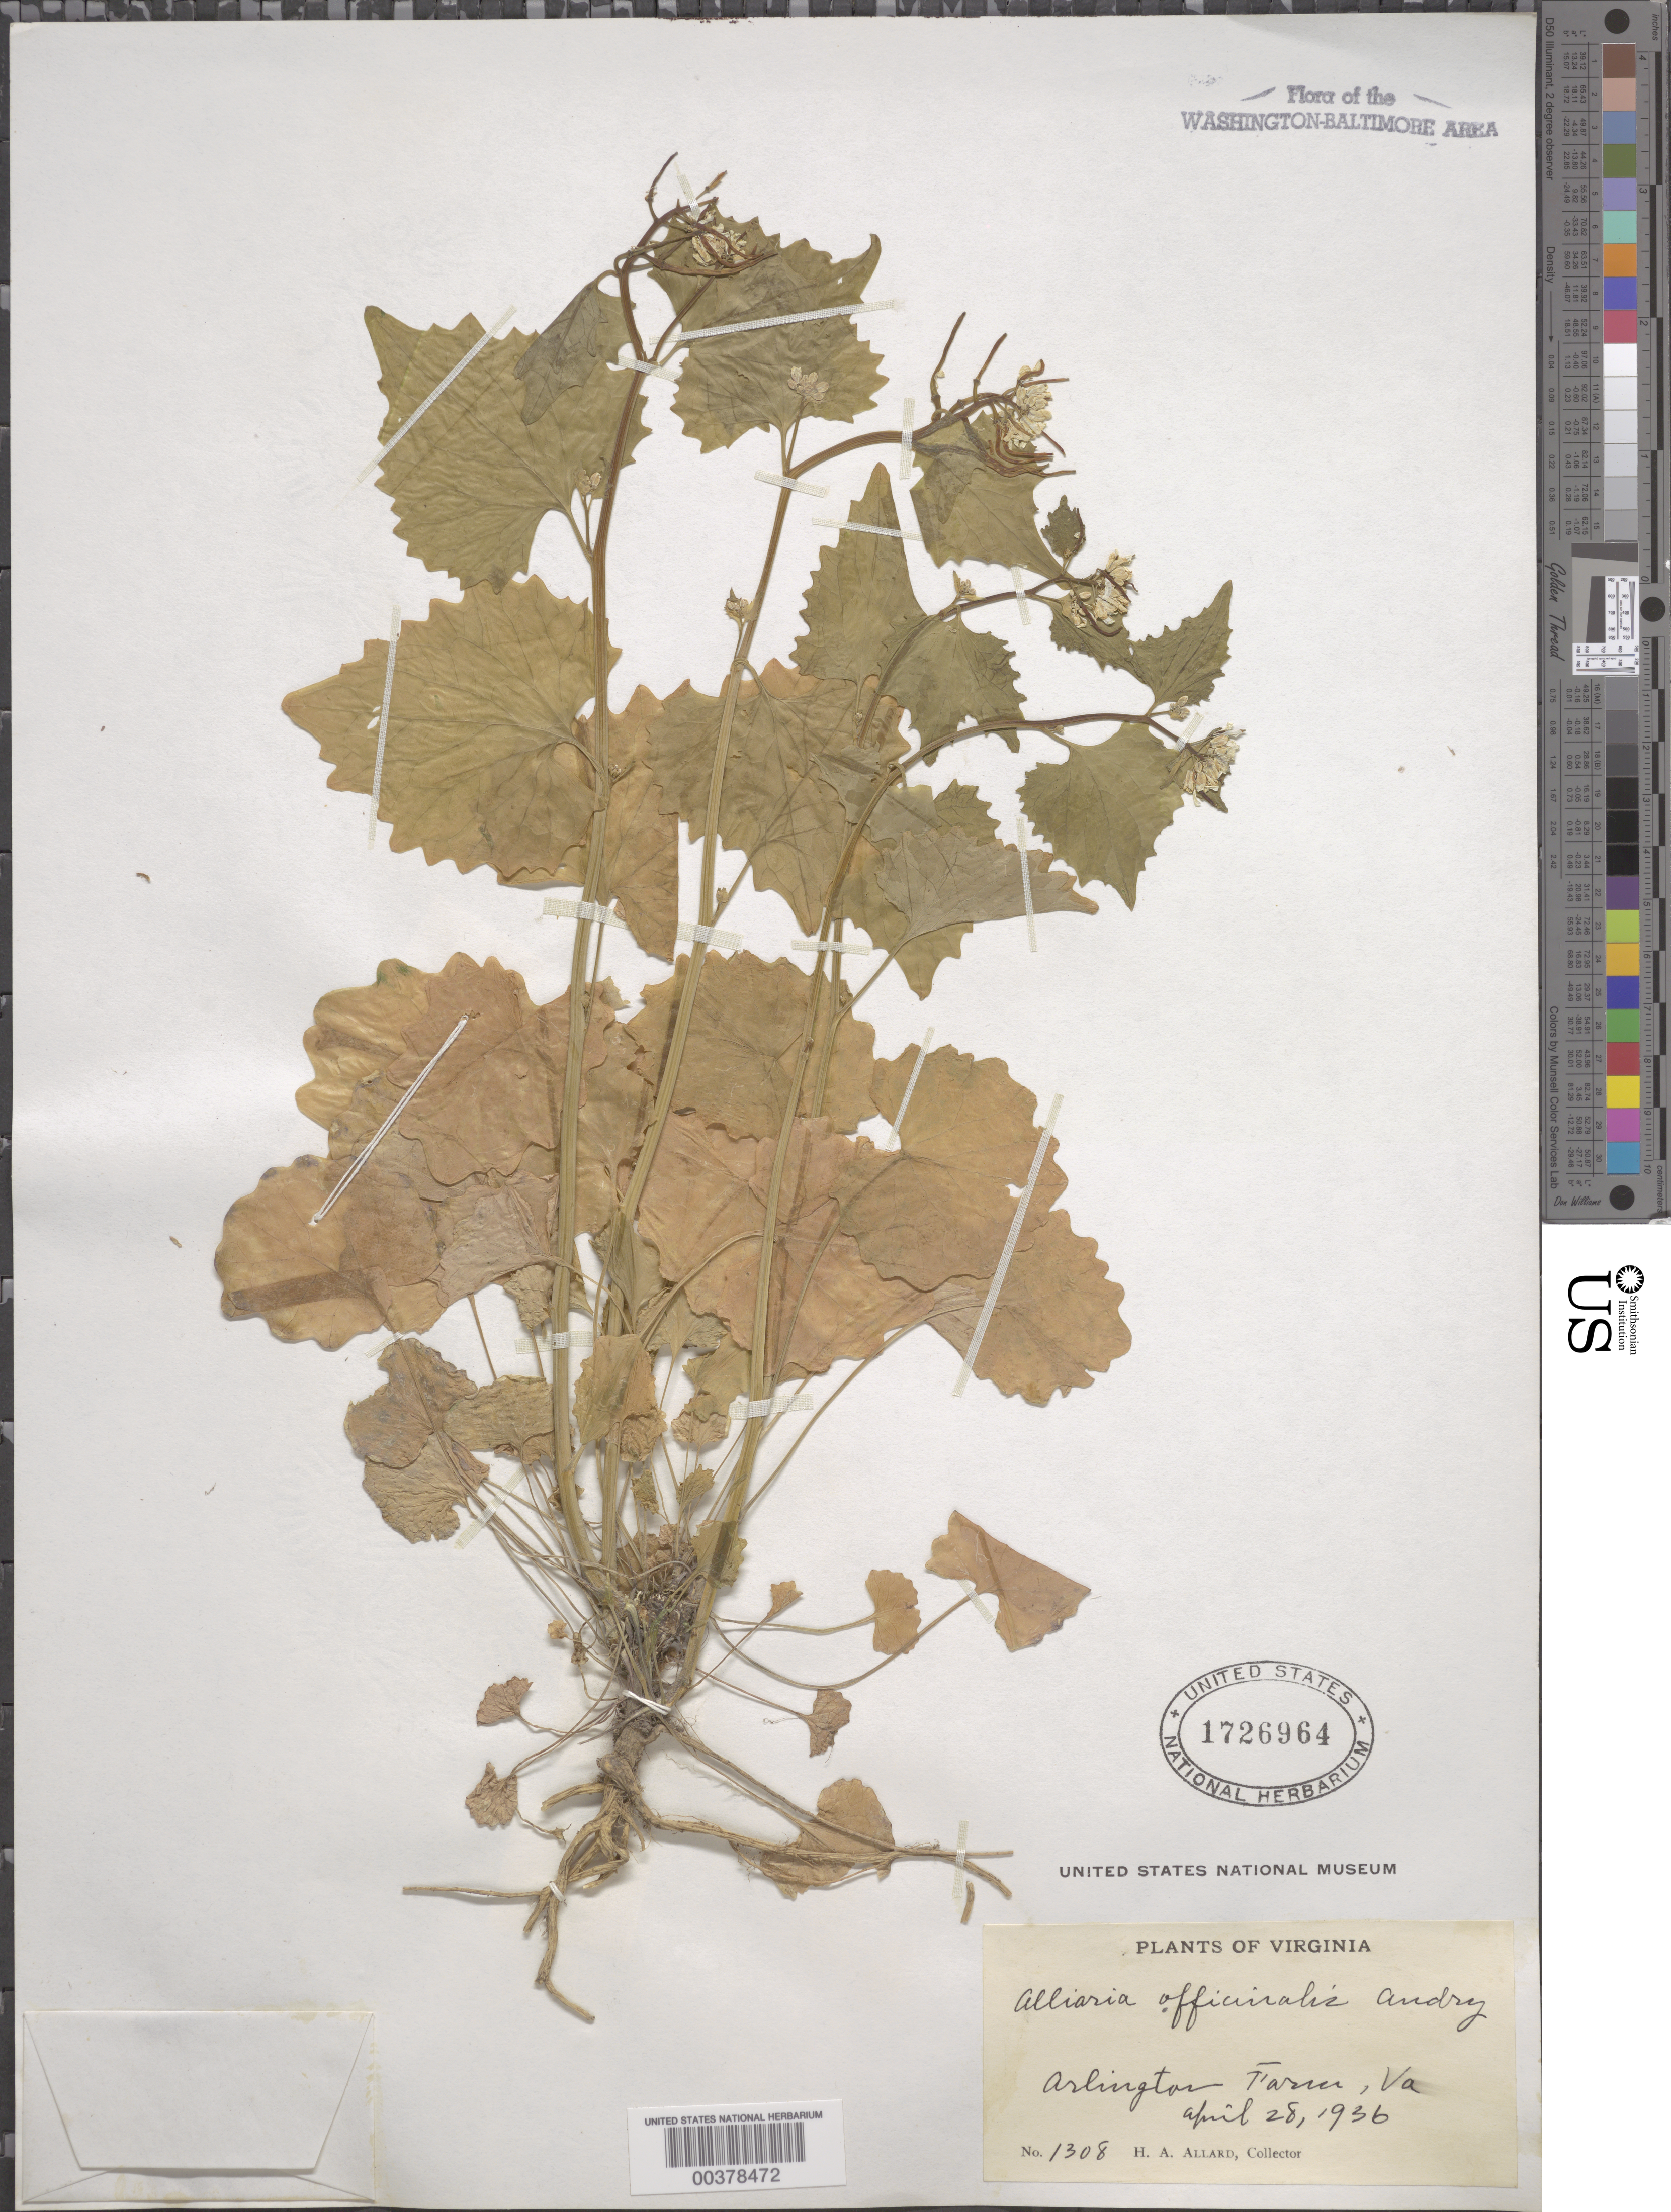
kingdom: Plantae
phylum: Tracheophyta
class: Magnoliopsida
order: Brassicales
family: Brassicaceae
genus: Alliaria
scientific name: Alliaria petiolata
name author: (M. Bieb.) Cavara & Grande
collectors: H. A. Allard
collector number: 1308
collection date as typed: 28 Apr 1936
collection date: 1936-04-28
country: United States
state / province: Virginia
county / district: Arlington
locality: Arlington Farm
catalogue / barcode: US 1726964